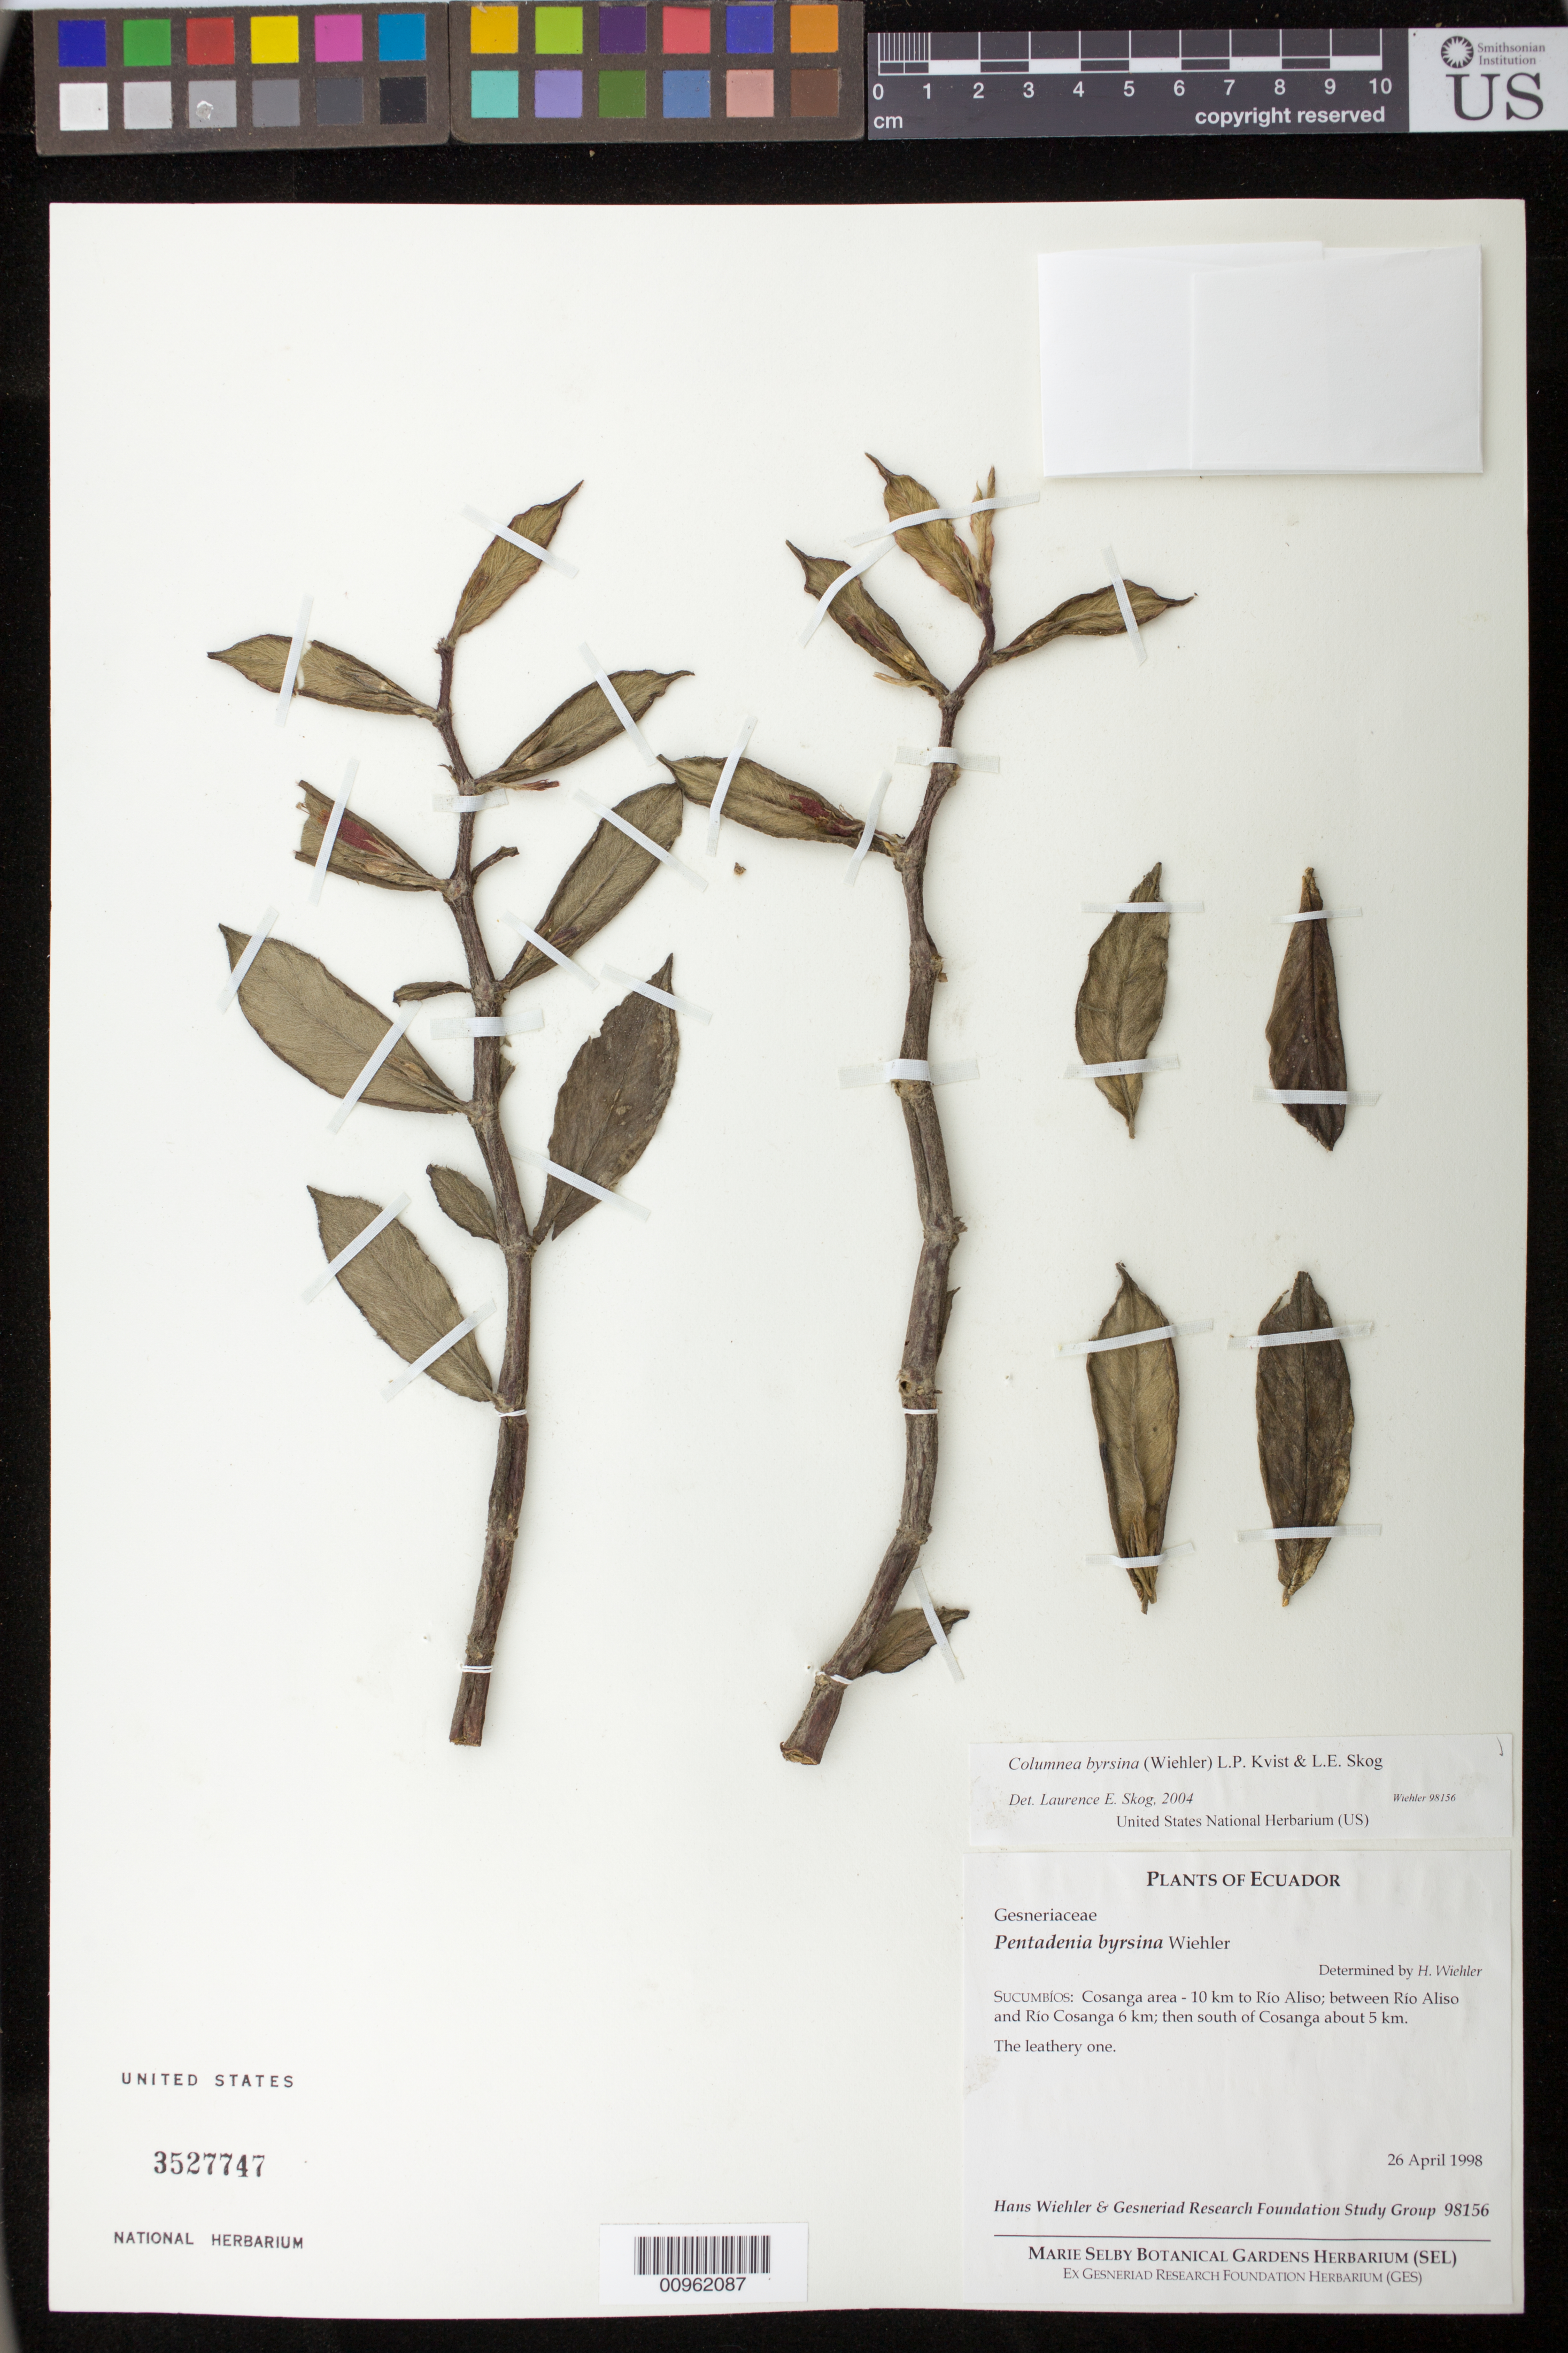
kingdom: Plantae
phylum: Tracheophyta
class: Magnoliopsida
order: Lamiales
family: Gesneriaceae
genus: Columnea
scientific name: Columnea byrsina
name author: (Wiehler) L.P. Kvist & L.E. Skog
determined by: Skog, Laurence E.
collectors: H. J. Wiehler & GRF Study Group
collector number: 98156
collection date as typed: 26 Apr 1998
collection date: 1998-04-26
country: Ecuador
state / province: Sucumbíos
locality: Sucumbíos: Cosanga area - 10 km to Rio Aliso; between Rio Aliso and Rio Cosanga 6 km; then south of Cosanga about 5 km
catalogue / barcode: US 3527747